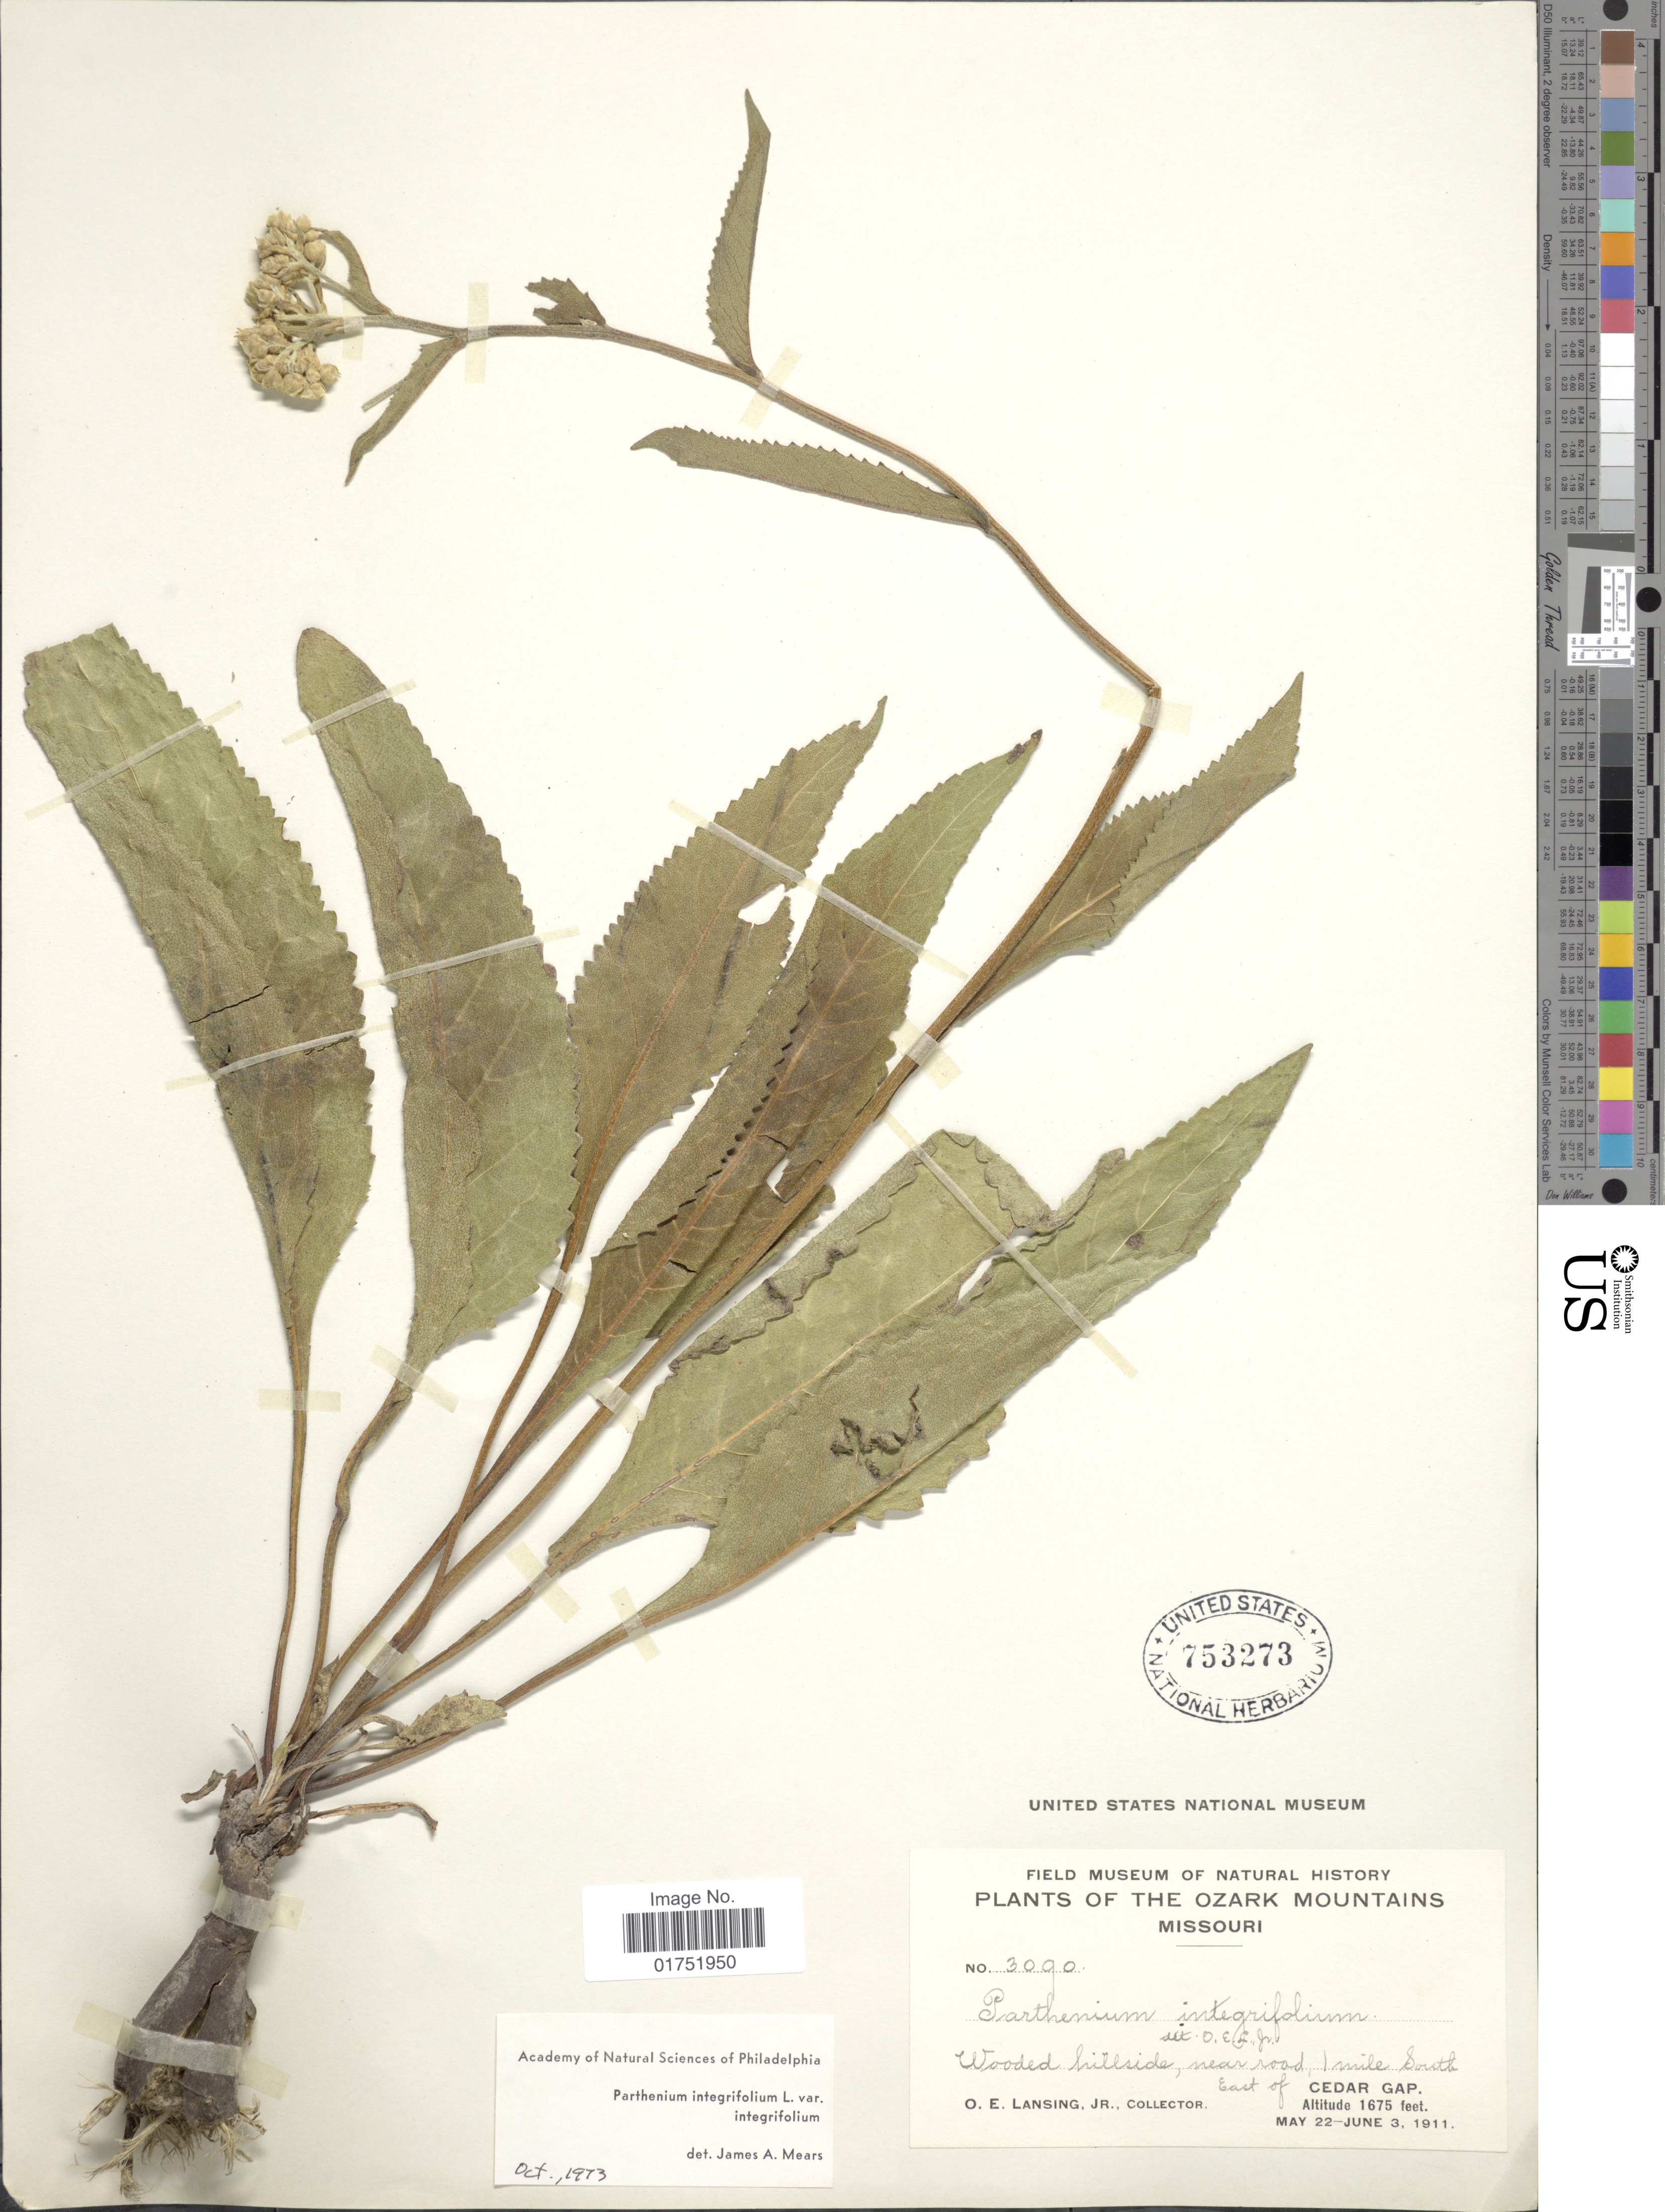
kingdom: Plantae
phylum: Tracheophyta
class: Magnoliopsida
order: Asterales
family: Asteraceae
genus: Parthenium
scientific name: Parthenium integrifolium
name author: L.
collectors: O. E. Lansing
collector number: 3090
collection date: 1911-05-22/1911-06-03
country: United States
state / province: Missouri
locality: Ozark Mountains, 1 mile south, east of Cedar Gap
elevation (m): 511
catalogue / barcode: US 753273